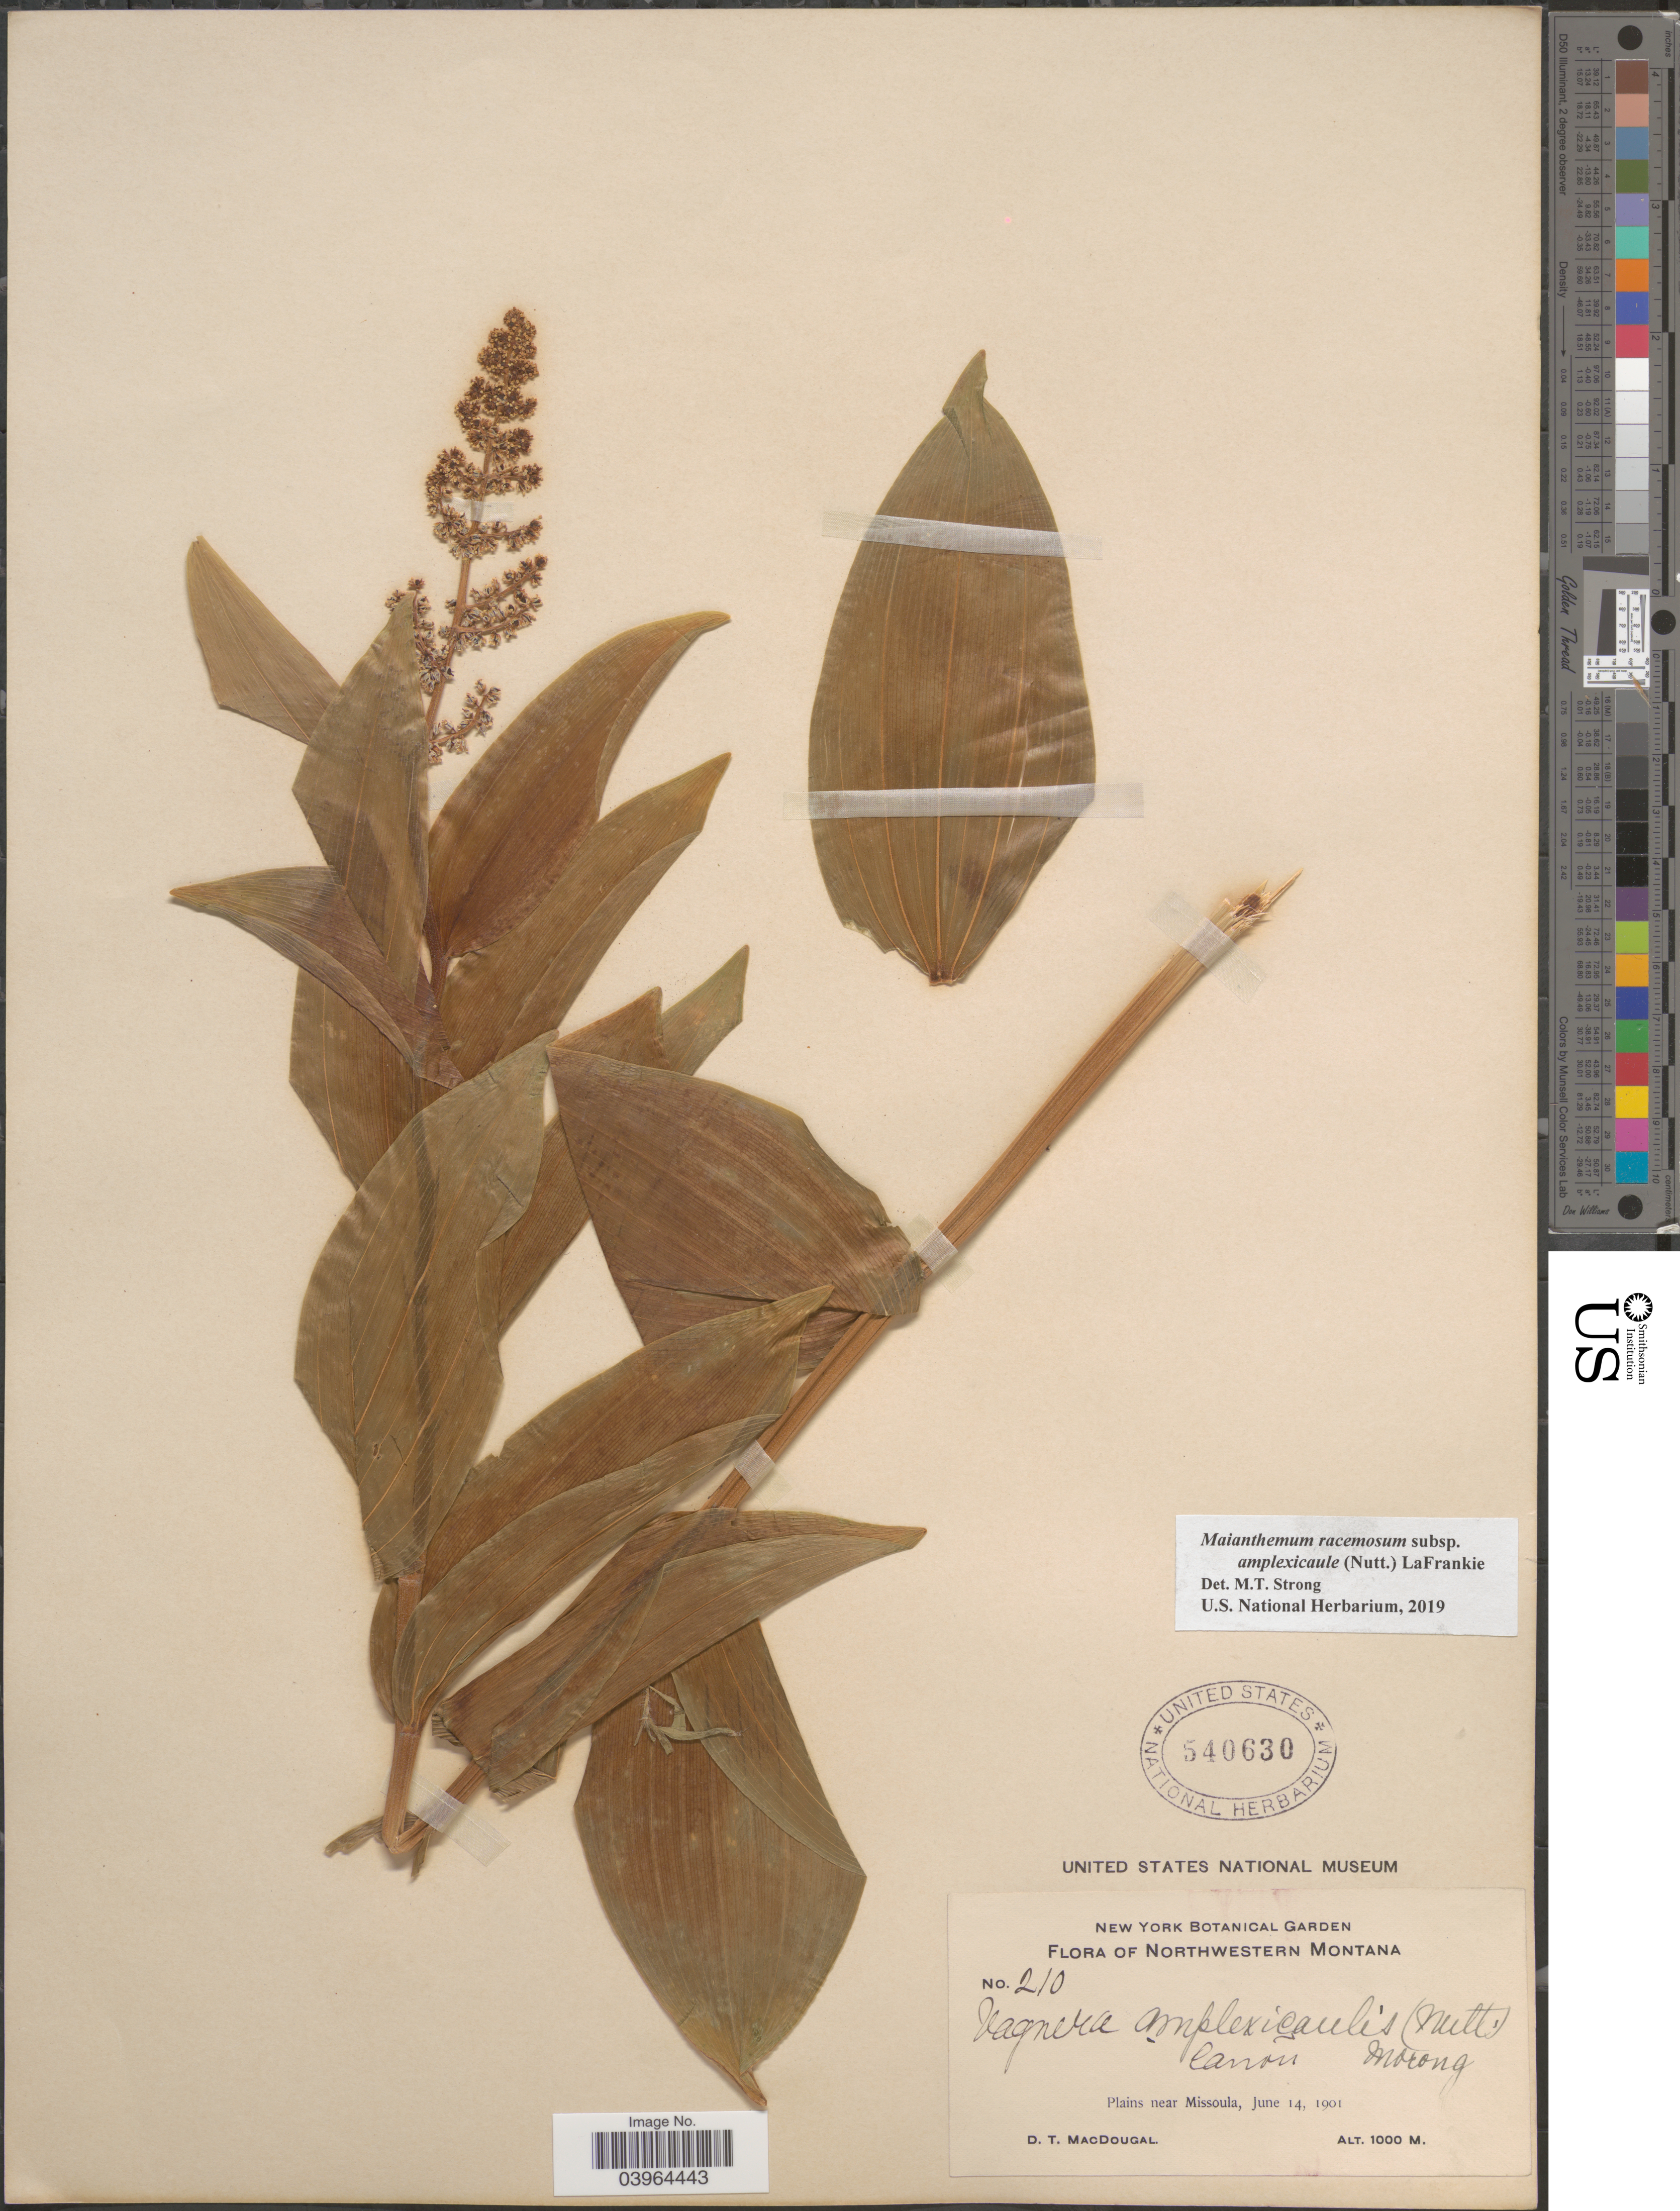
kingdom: Plantae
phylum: Tracheophyta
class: Liliopsida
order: Asparagales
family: Asparagaceae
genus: Maianthemum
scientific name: Maianthemum racemosum subsp. amplexicaule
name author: (Nutt.) LaFrankie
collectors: D. T. MacDougal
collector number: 210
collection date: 1901-06-14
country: United States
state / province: Montana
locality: Northwestern Montana. Cañon. Plains near Missoula.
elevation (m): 1000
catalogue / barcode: US 540630